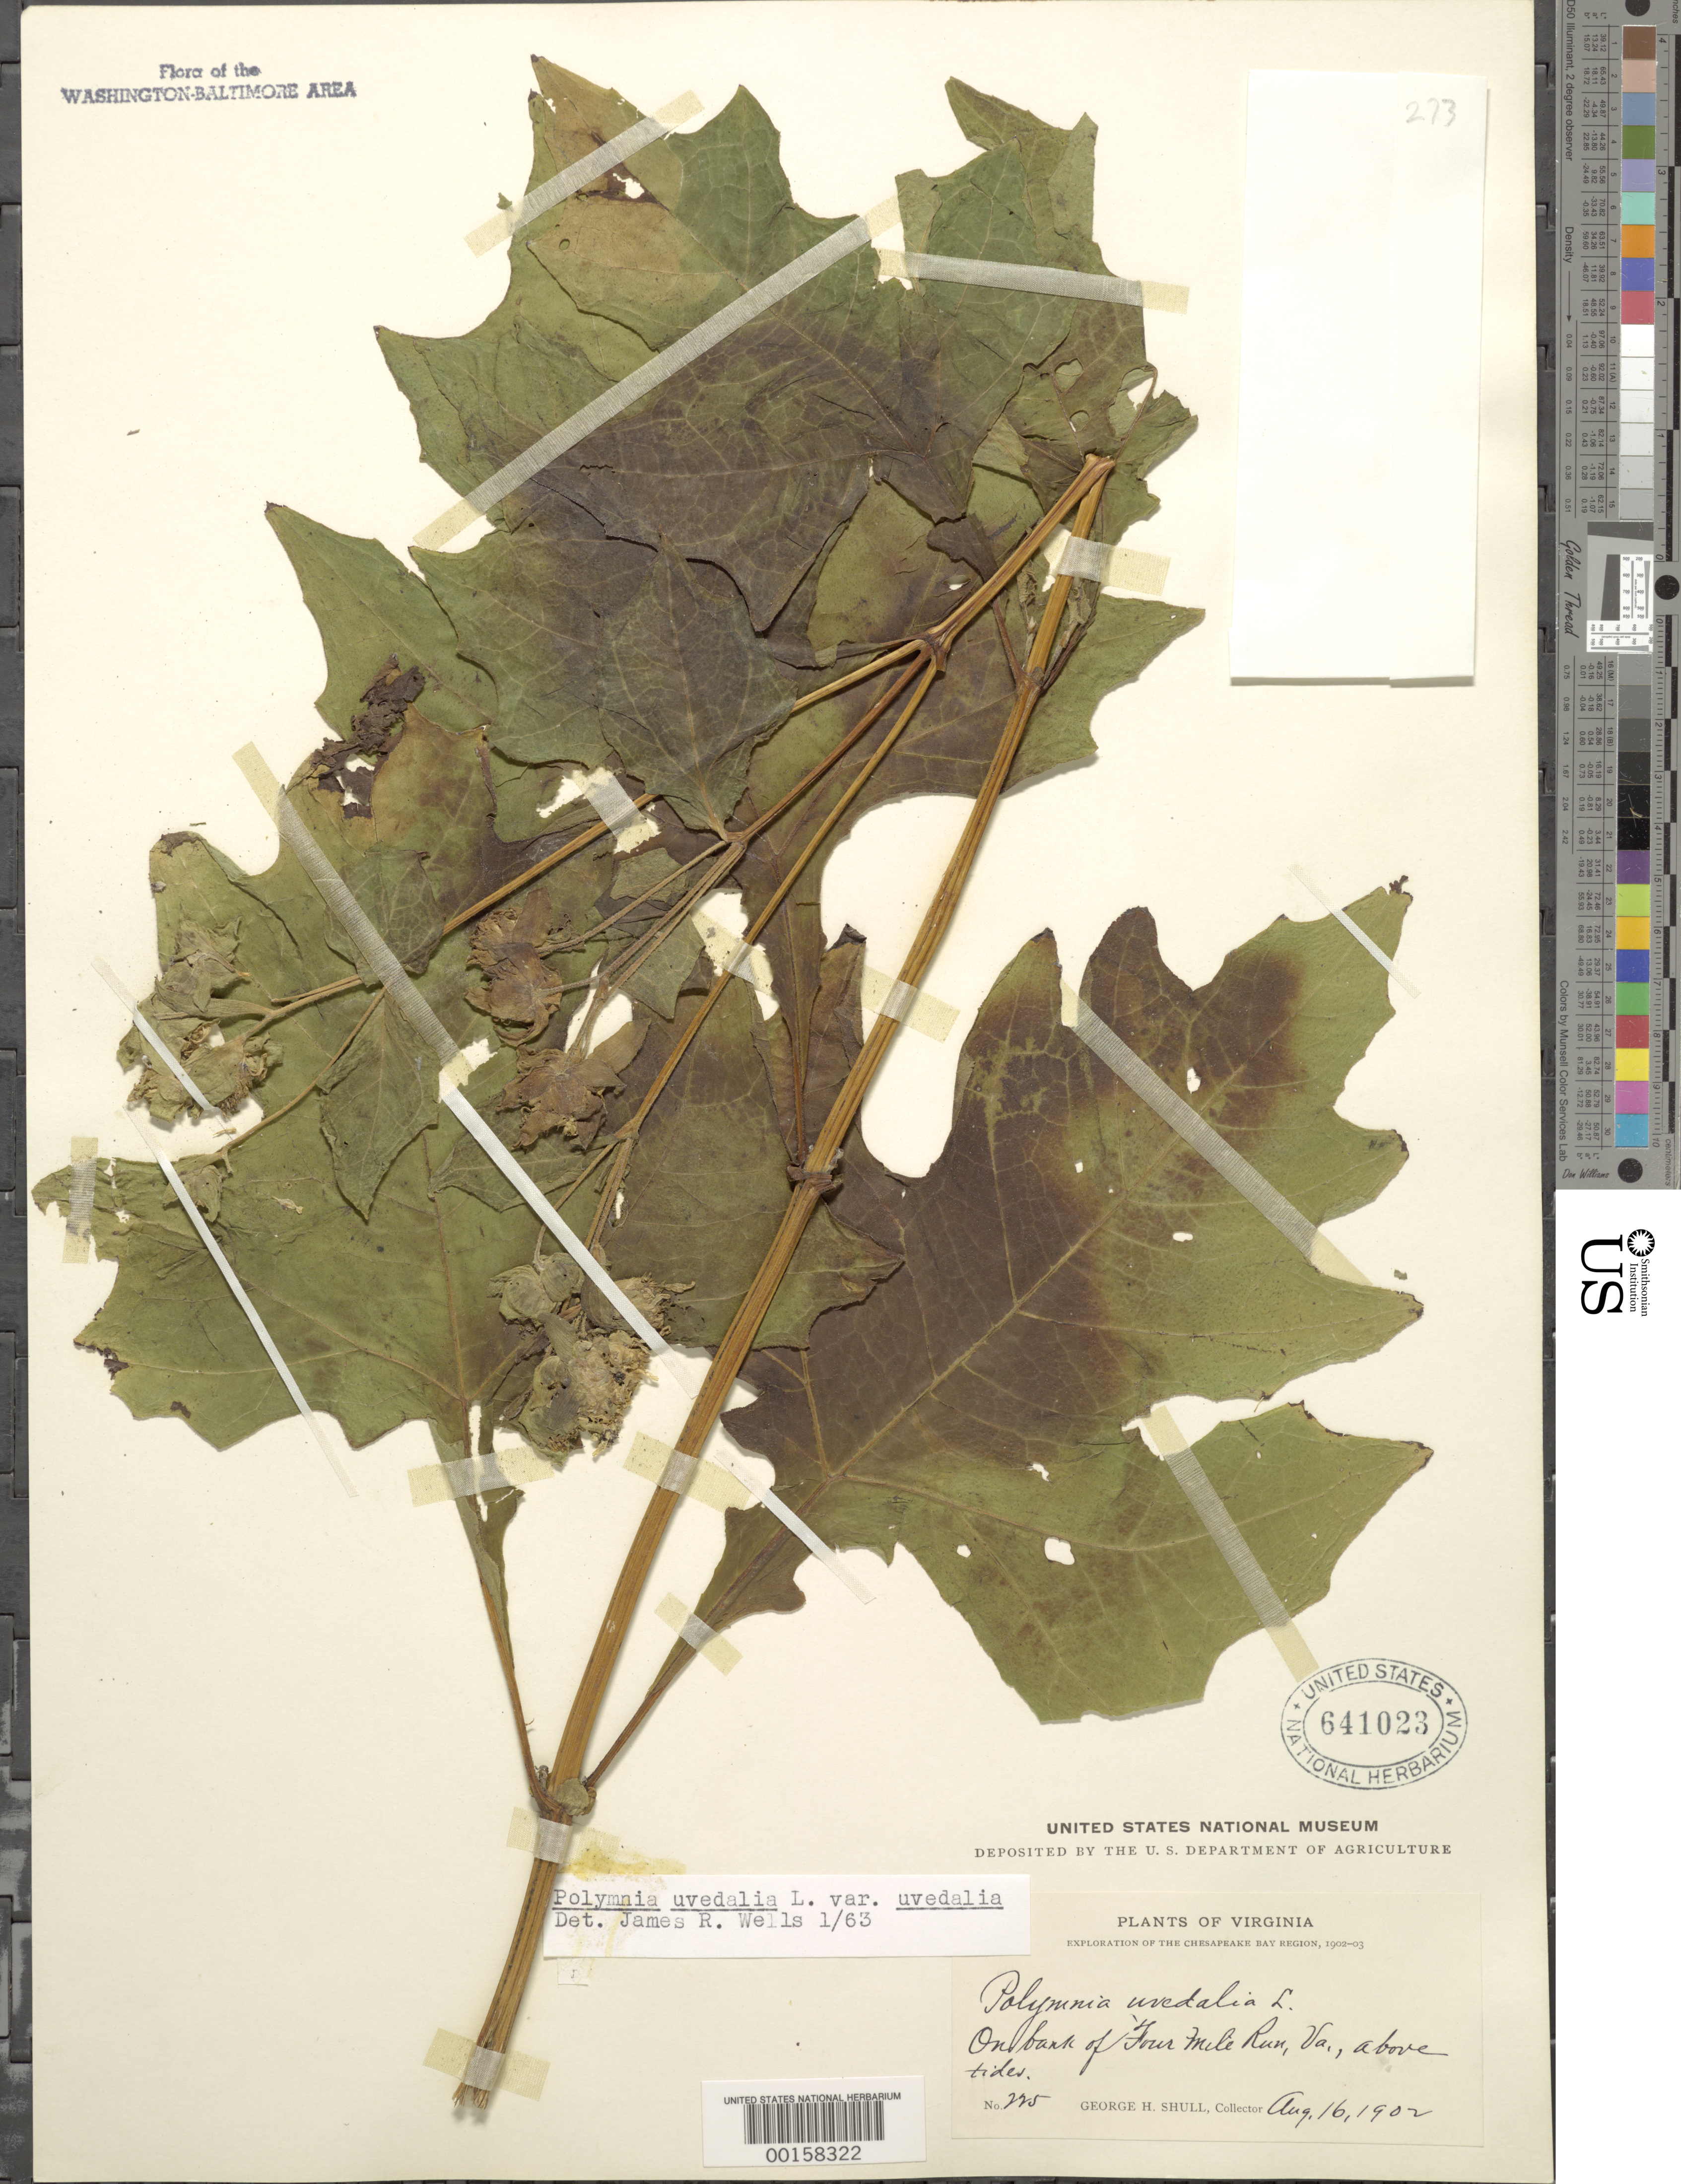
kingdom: Plantae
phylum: Tracheophyta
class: Magnoliopsida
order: Asterales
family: Asteraceae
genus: Smallanthus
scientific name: Smallanthus uvedalia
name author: (L.) Mack. ex Mack.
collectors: G. H. Shull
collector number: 225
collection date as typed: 16 Aug 1902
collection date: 1902-08-16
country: United States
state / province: Virginia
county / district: Fairfax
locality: Four Mile Run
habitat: Bank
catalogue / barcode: US 641023